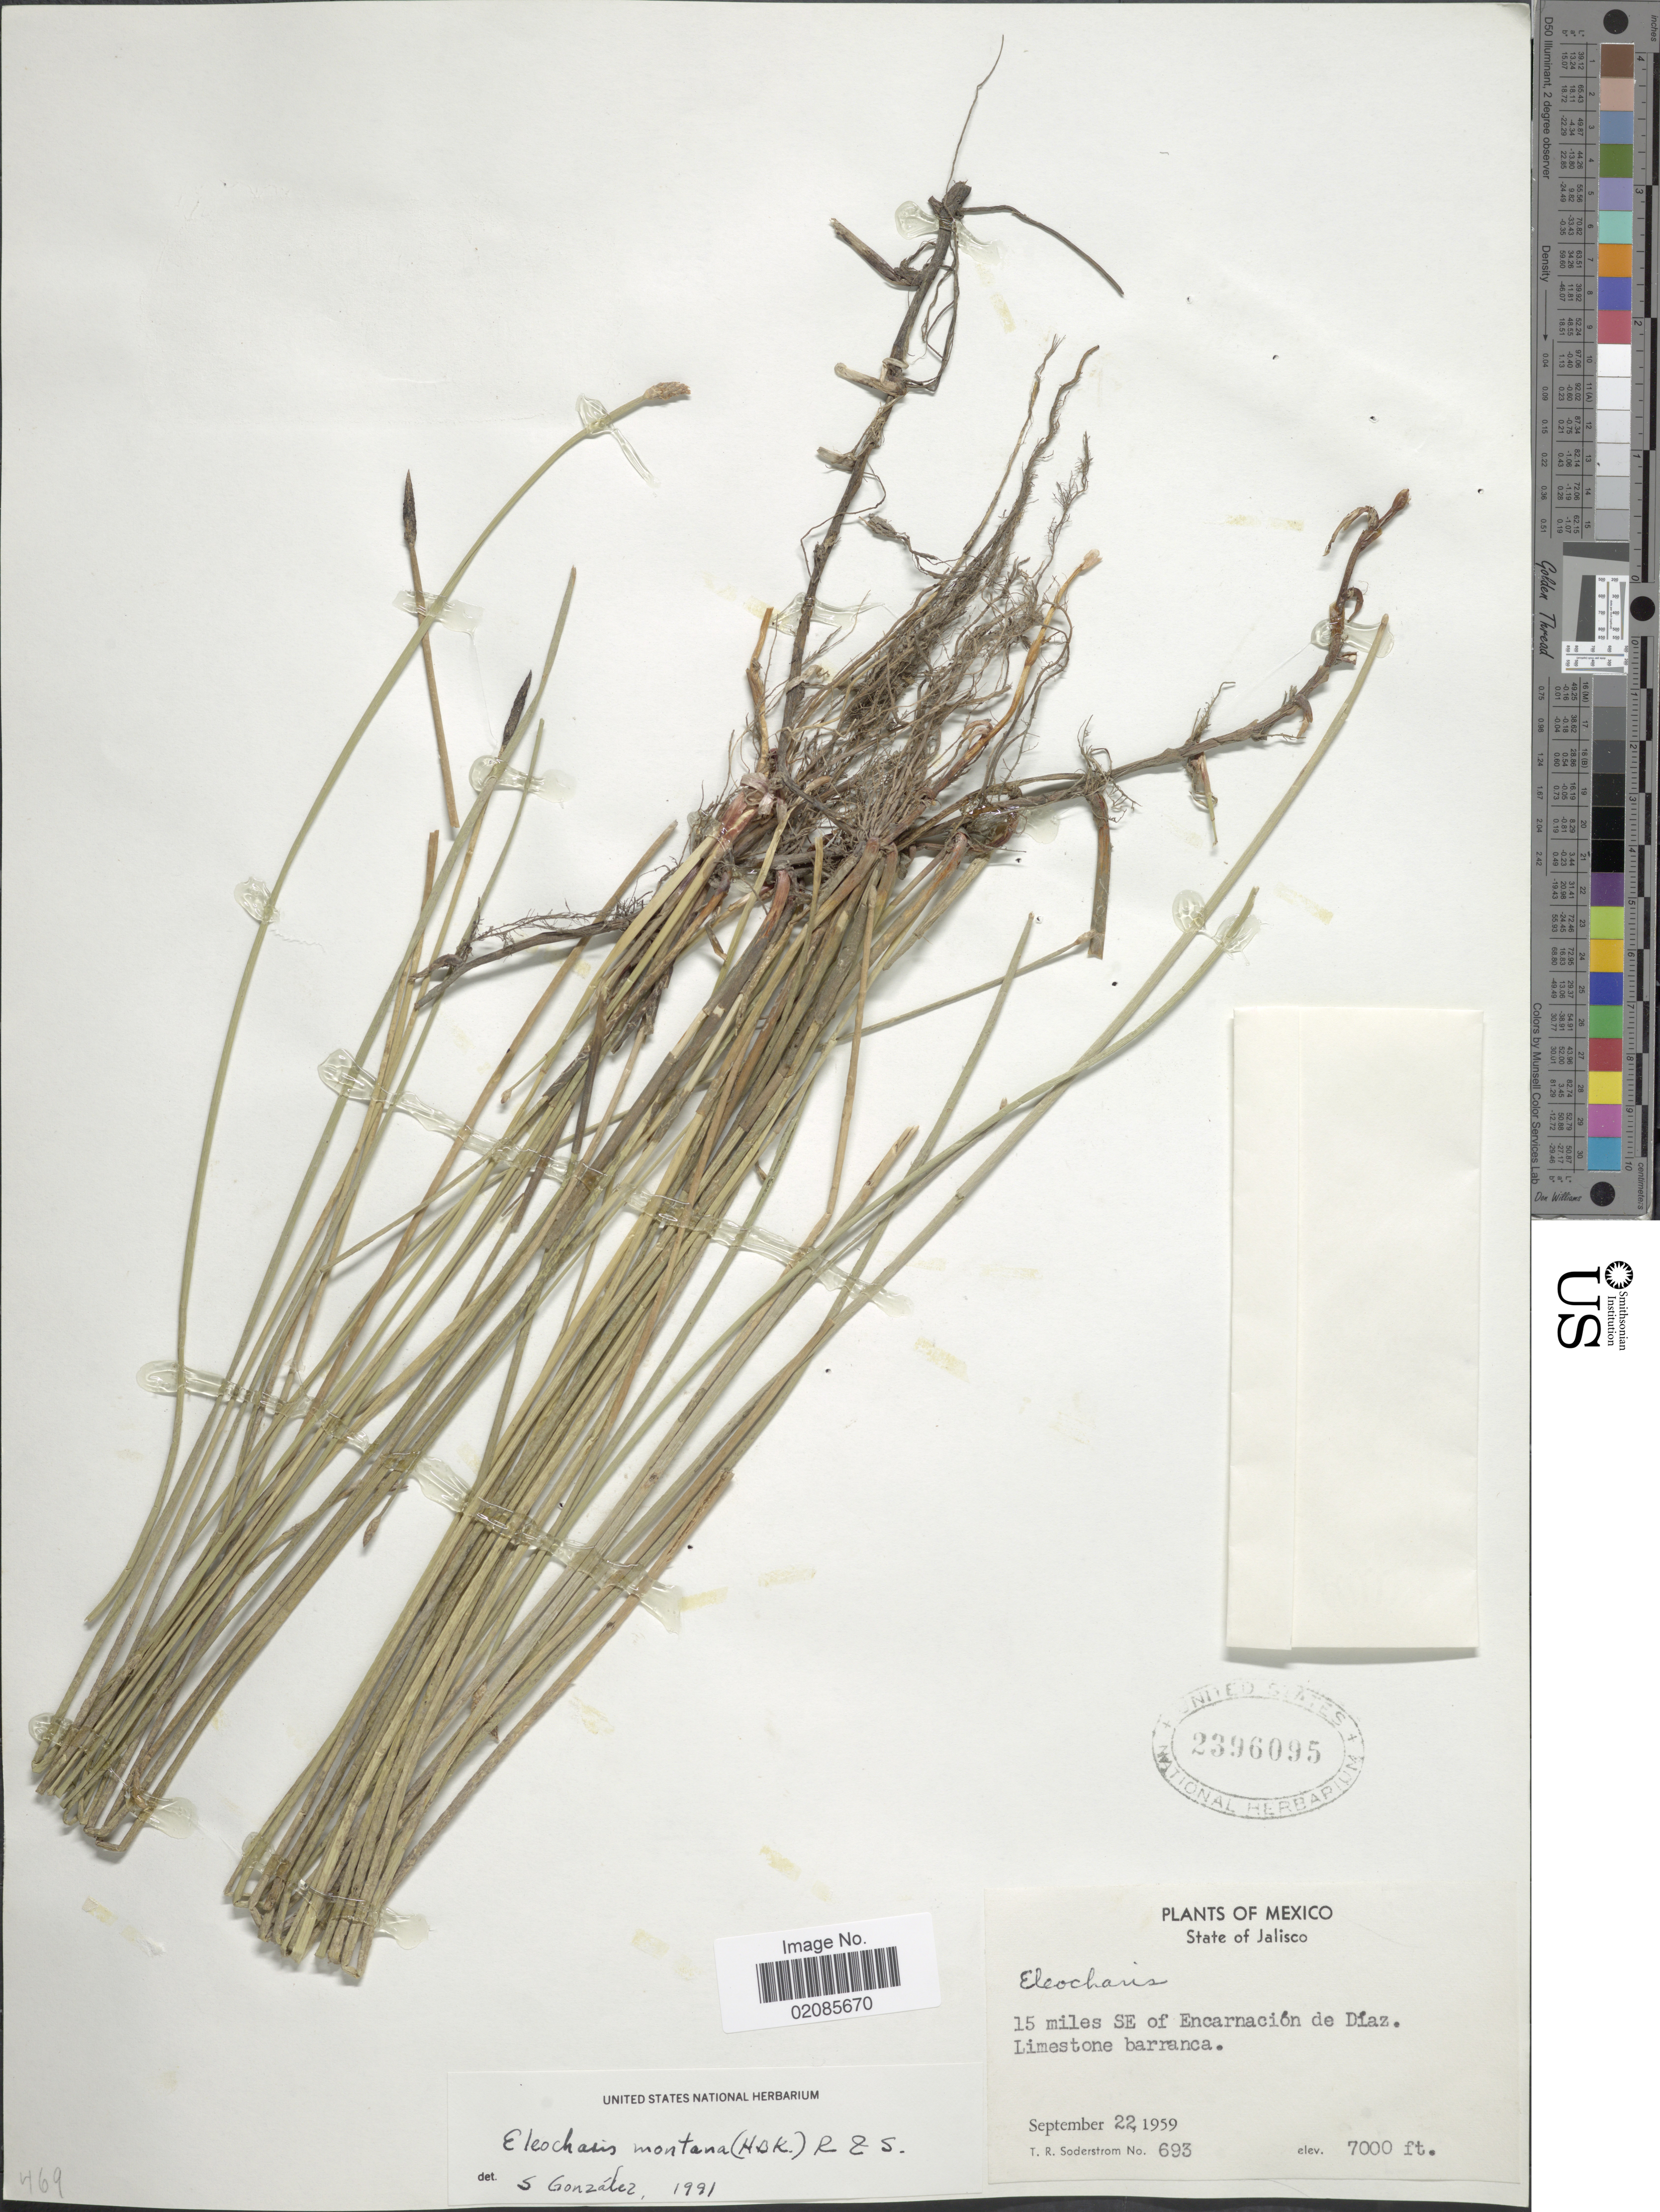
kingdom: Plantae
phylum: Tracheophyta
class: Liliopsida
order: Poales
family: Cyperaceae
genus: Eleocharis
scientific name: Eleocharis montana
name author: (Kunth) Roem. & Schult.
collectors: T. R. Soderstrom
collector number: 693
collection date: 1959-09-22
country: Mexico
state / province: Jalisco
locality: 15 miles SE of Encarnacion de Diaz, Limestone barranca.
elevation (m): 2134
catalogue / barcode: US 2396095